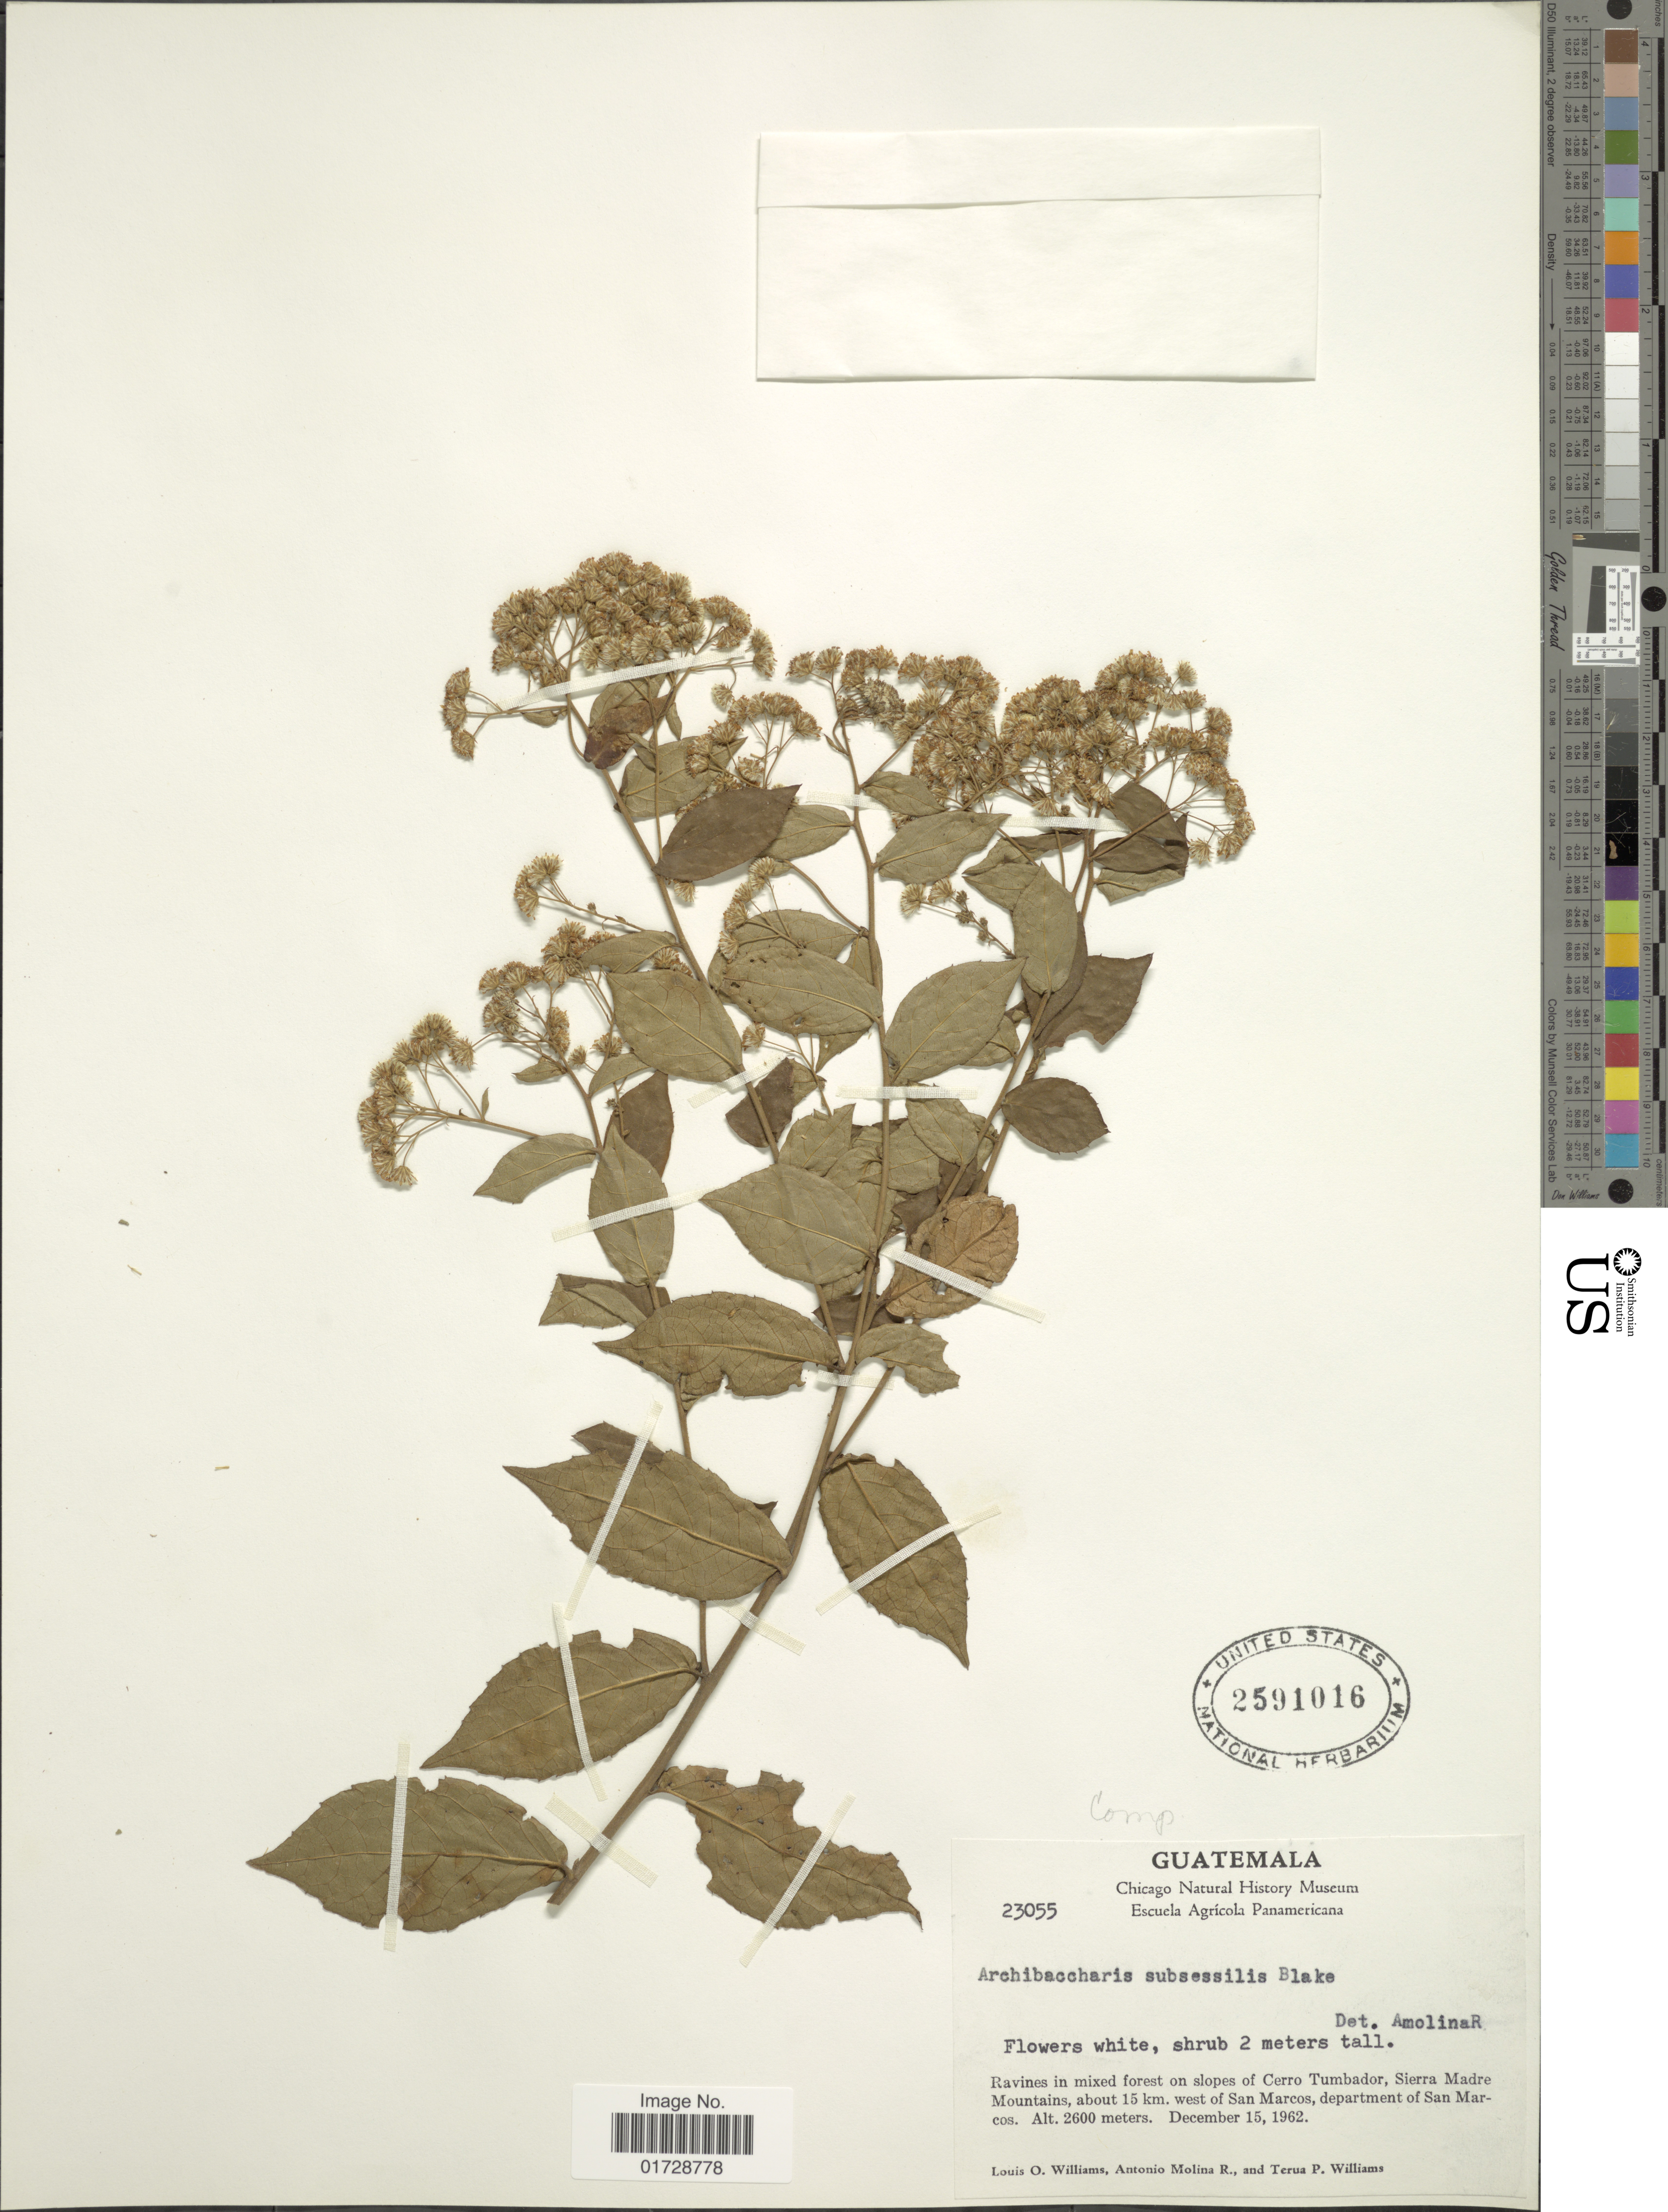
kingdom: Plantae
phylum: Tracheophyta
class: Magnoliopsida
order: Asterales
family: Asteraceae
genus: Archibaccharis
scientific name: Archibaccharis subsessilis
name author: S.F. Blake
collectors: L. O. Williams, A. Molina R. & T. P. Williams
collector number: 23055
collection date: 1962-12-15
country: Guatemala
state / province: San Marcos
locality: Slopes of Cerro Tumbador, Sierra Madre Mountains, about 15 km west of San Marcos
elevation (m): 2600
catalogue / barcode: US 2591016